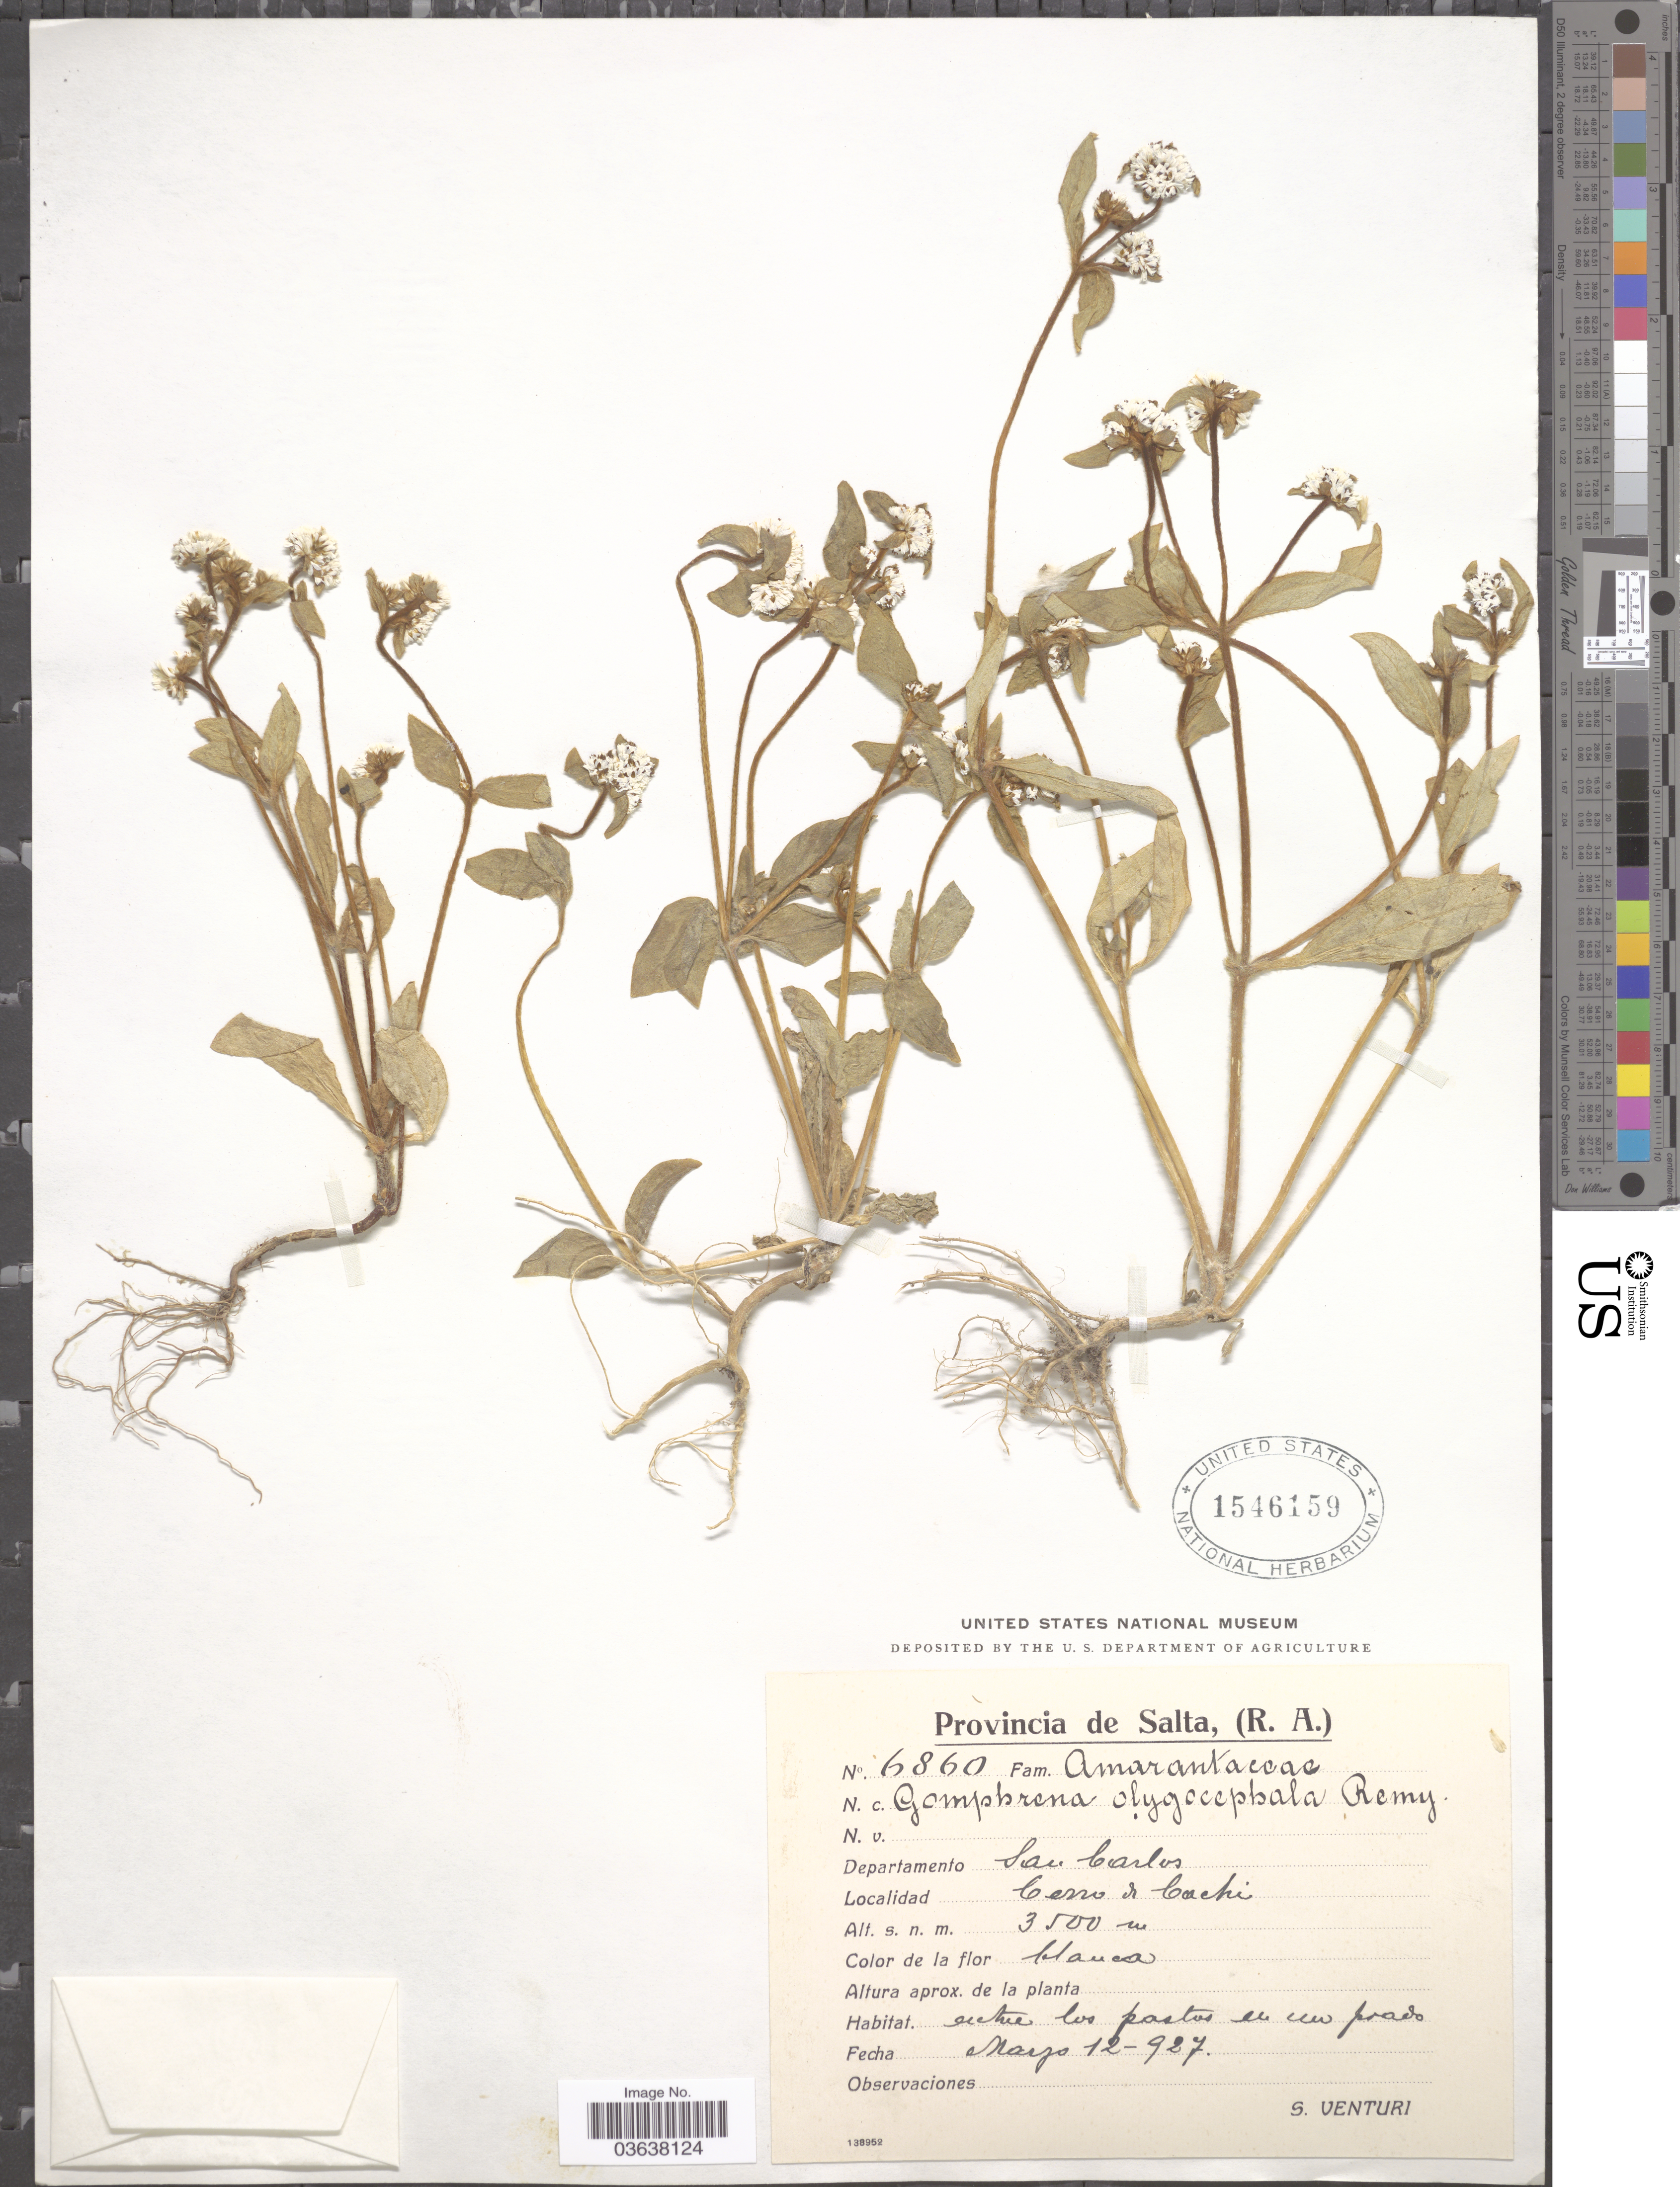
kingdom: Plantae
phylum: Tracheophyta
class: Magnoliopsida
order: Caryophyllales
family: Amaranthaceae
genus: Gomphrena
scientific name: Gomphrena oligocephala var. acaulis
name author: Remy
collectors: S. Venturi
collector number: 6860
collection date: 1927-03-12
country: Argentina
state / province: Salta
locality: Departamento San Carlos. Cerro de Cachi.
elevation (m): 3500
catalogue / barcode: US 1546159